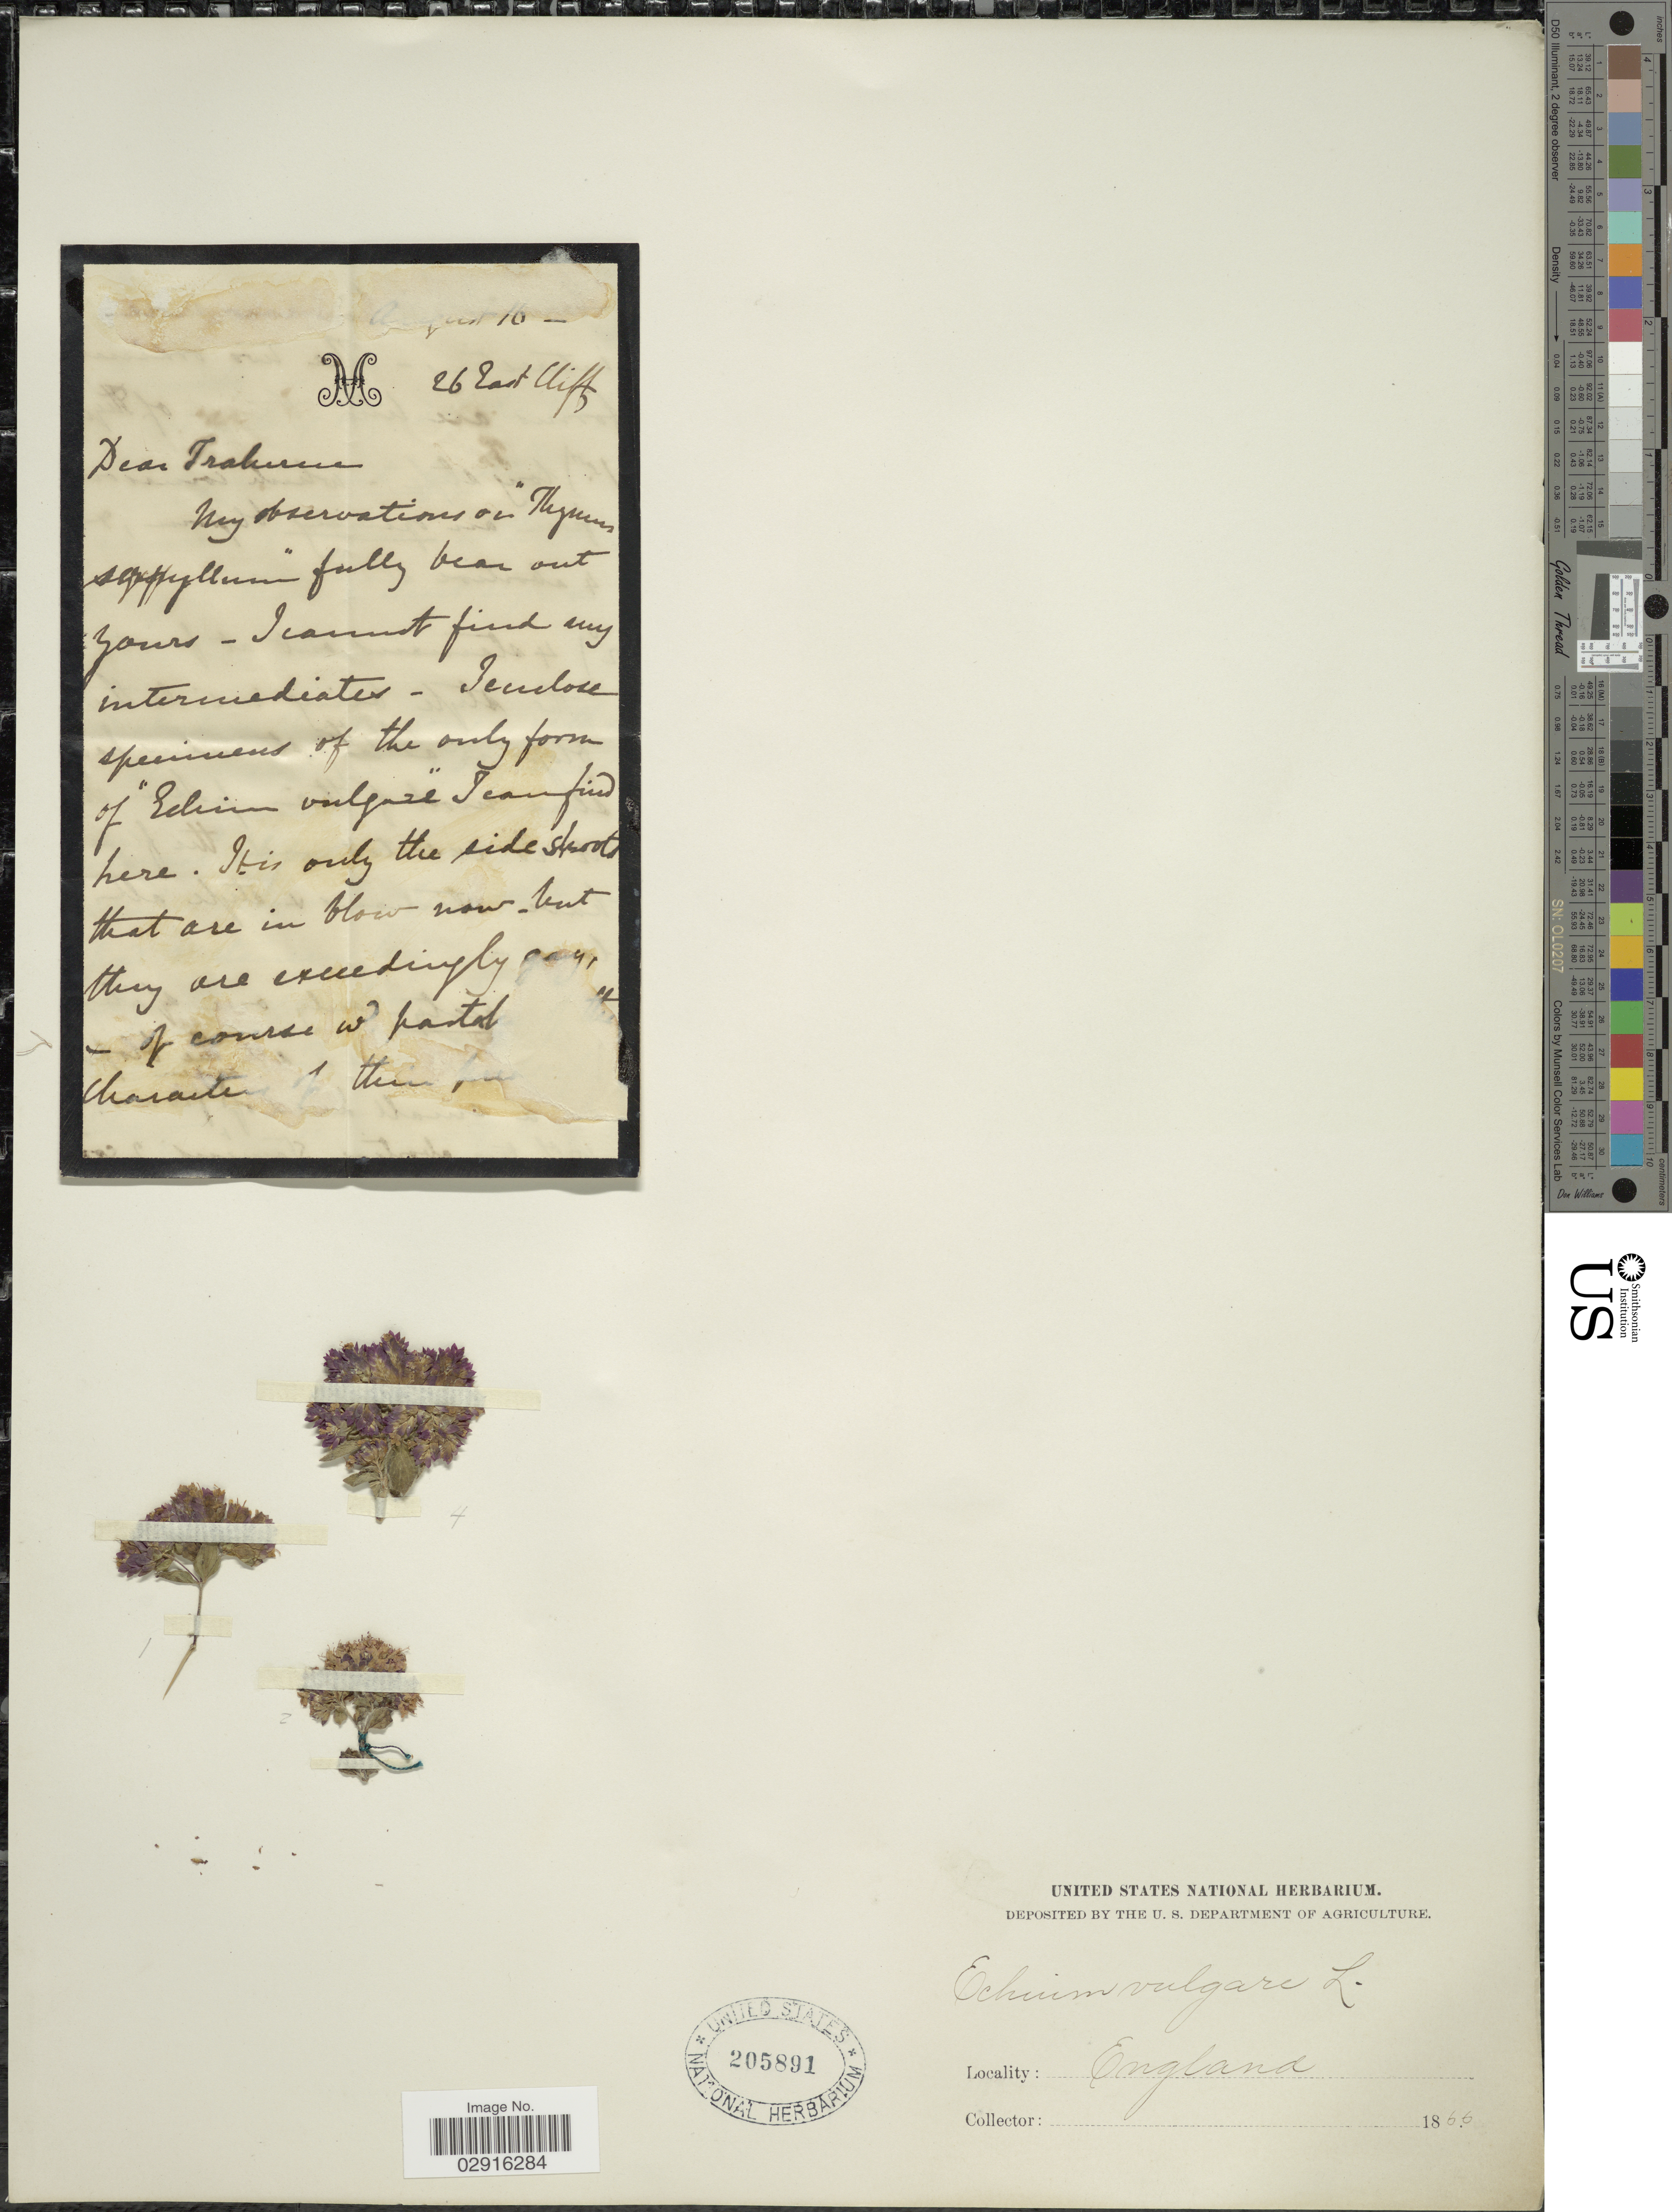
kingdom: Plantae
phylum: Tracheophyta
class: Magnoliopsida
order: Boraginales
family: Boraginaceae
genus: Echium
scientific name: Echium vulgare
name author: L.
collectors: ex herb. United States National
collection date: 1866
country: United Kingdom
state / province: England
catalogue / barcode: US 205891